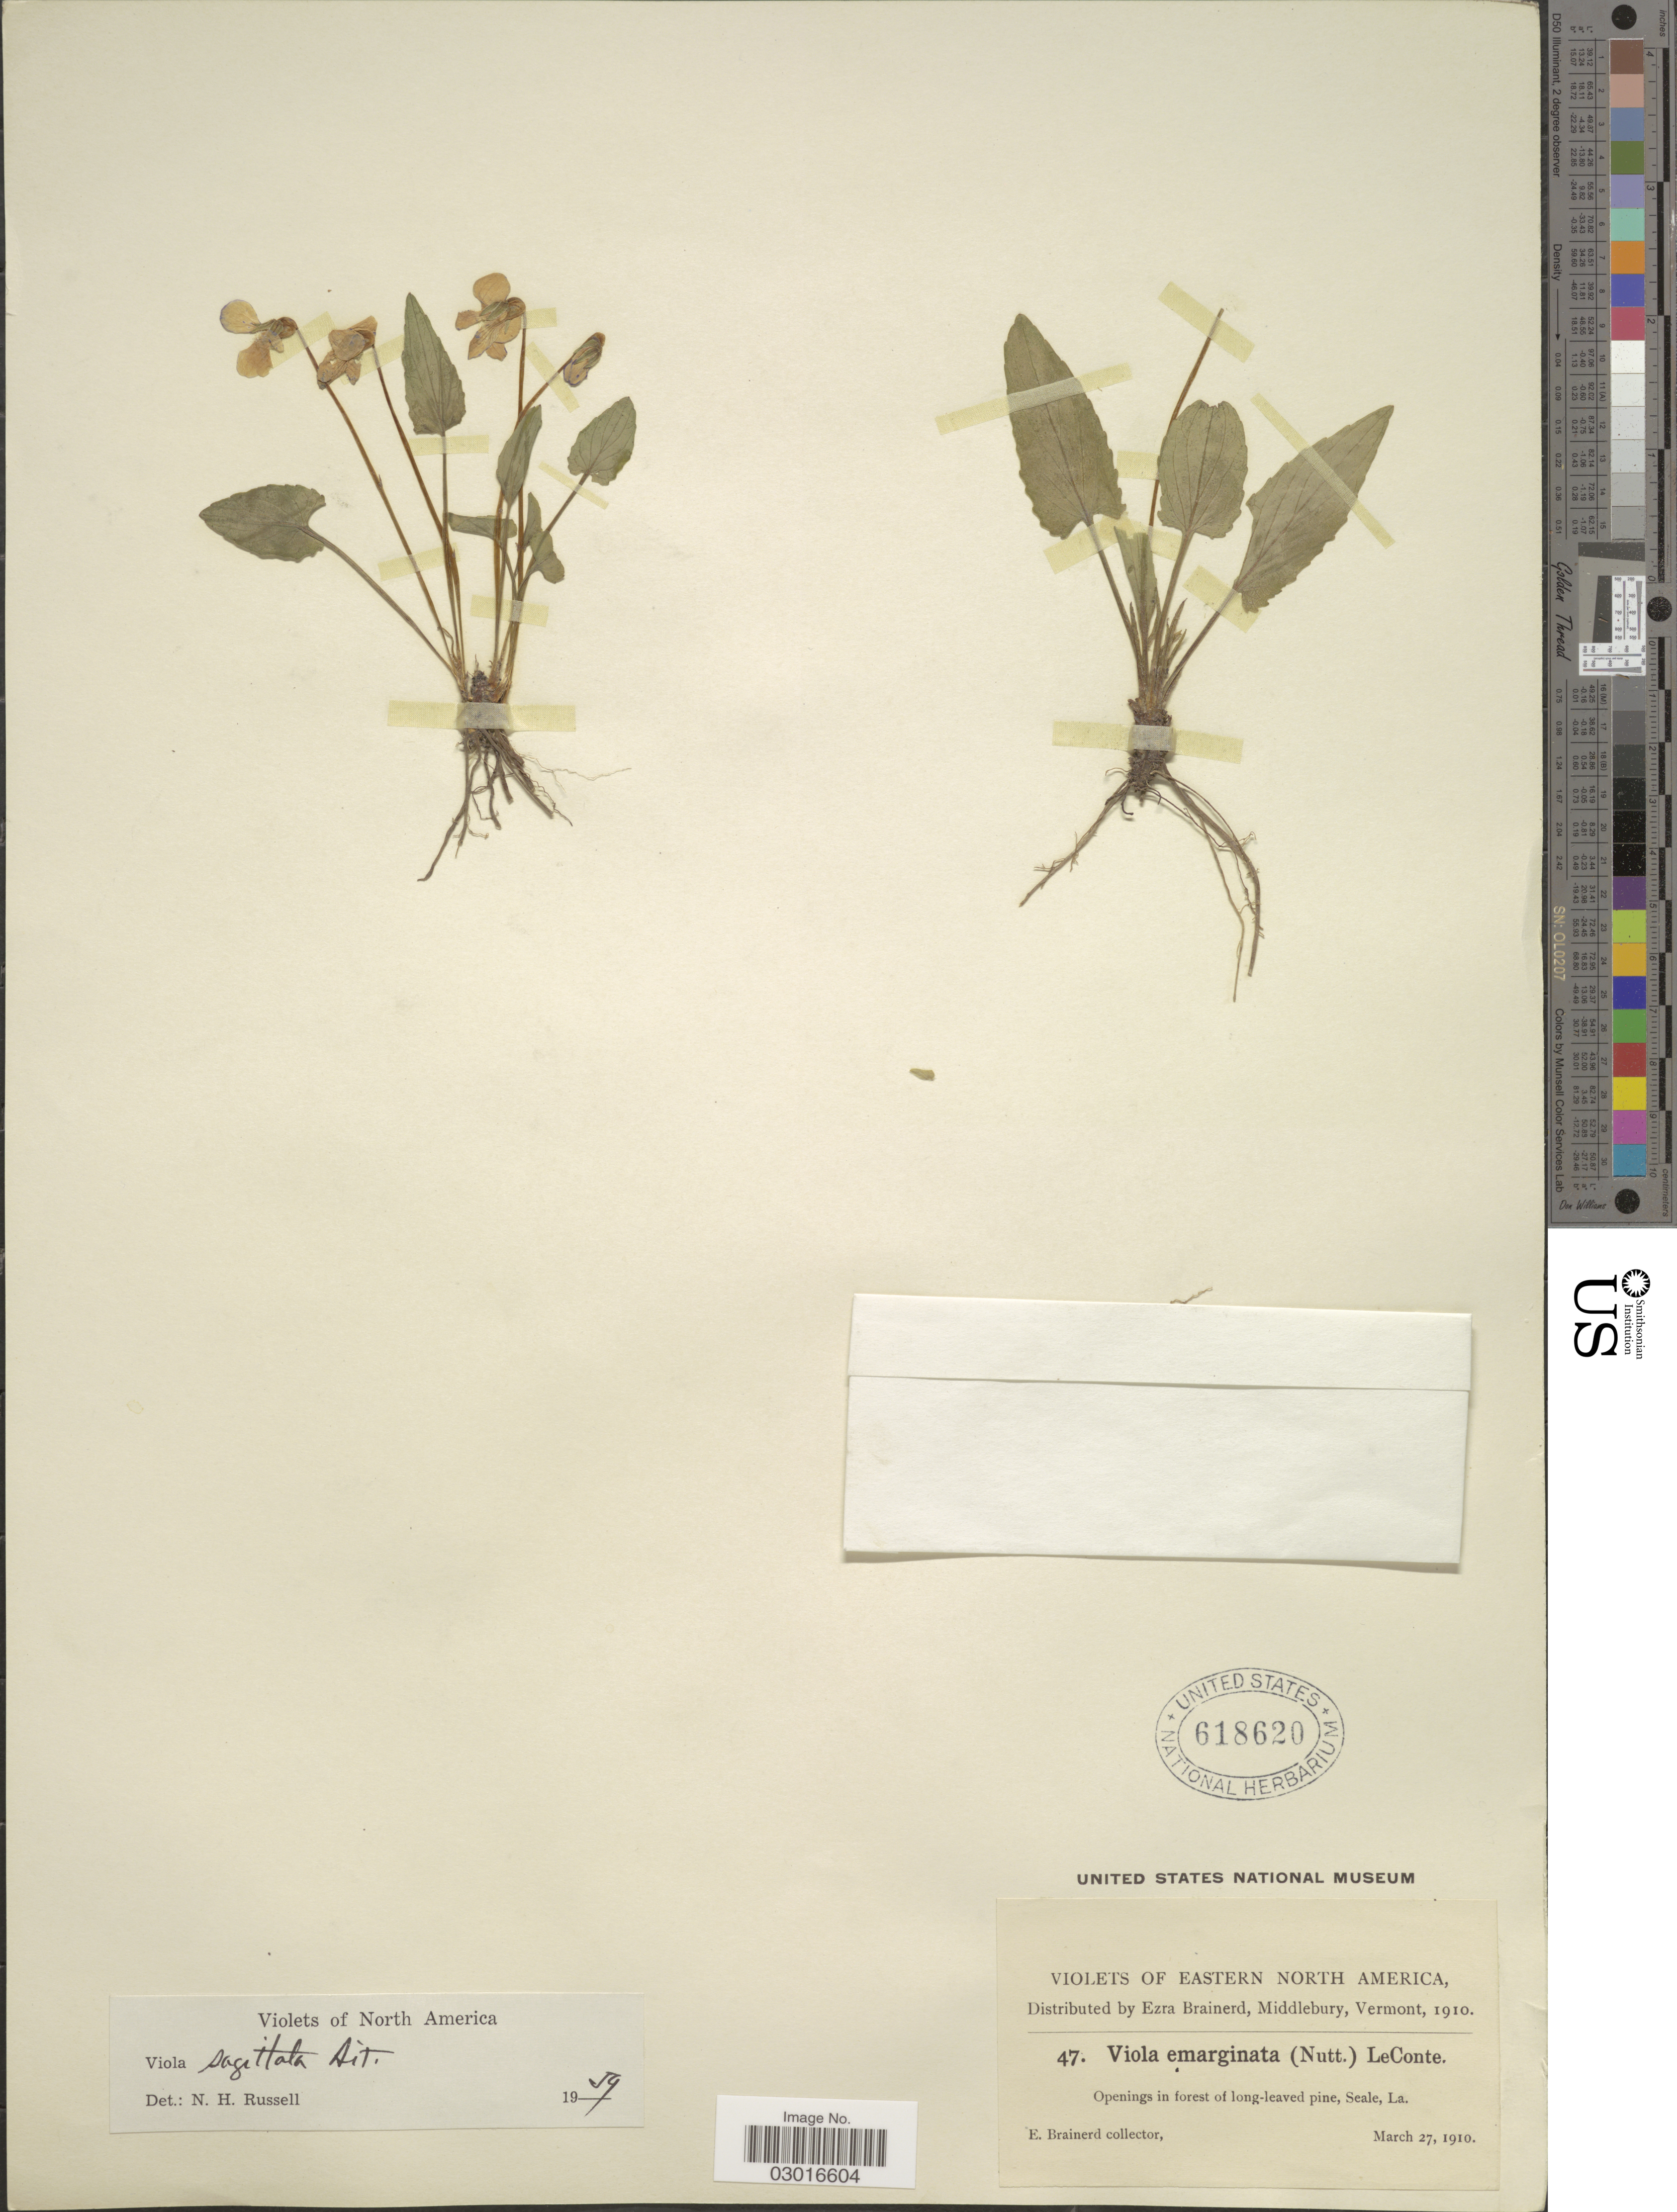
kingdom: Plantae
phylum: Tracheophyta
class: Magnoliopsida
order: Malpighiales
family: Violaceae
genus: Viola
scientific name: Viola sagittata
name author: Aiton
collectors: E. Brainerd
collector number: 47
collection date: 1910-03-27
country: United States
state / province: Louisiana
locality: Eastern North America. Openings in forest of long-leaved pine, Seale.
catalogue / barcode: US 618620